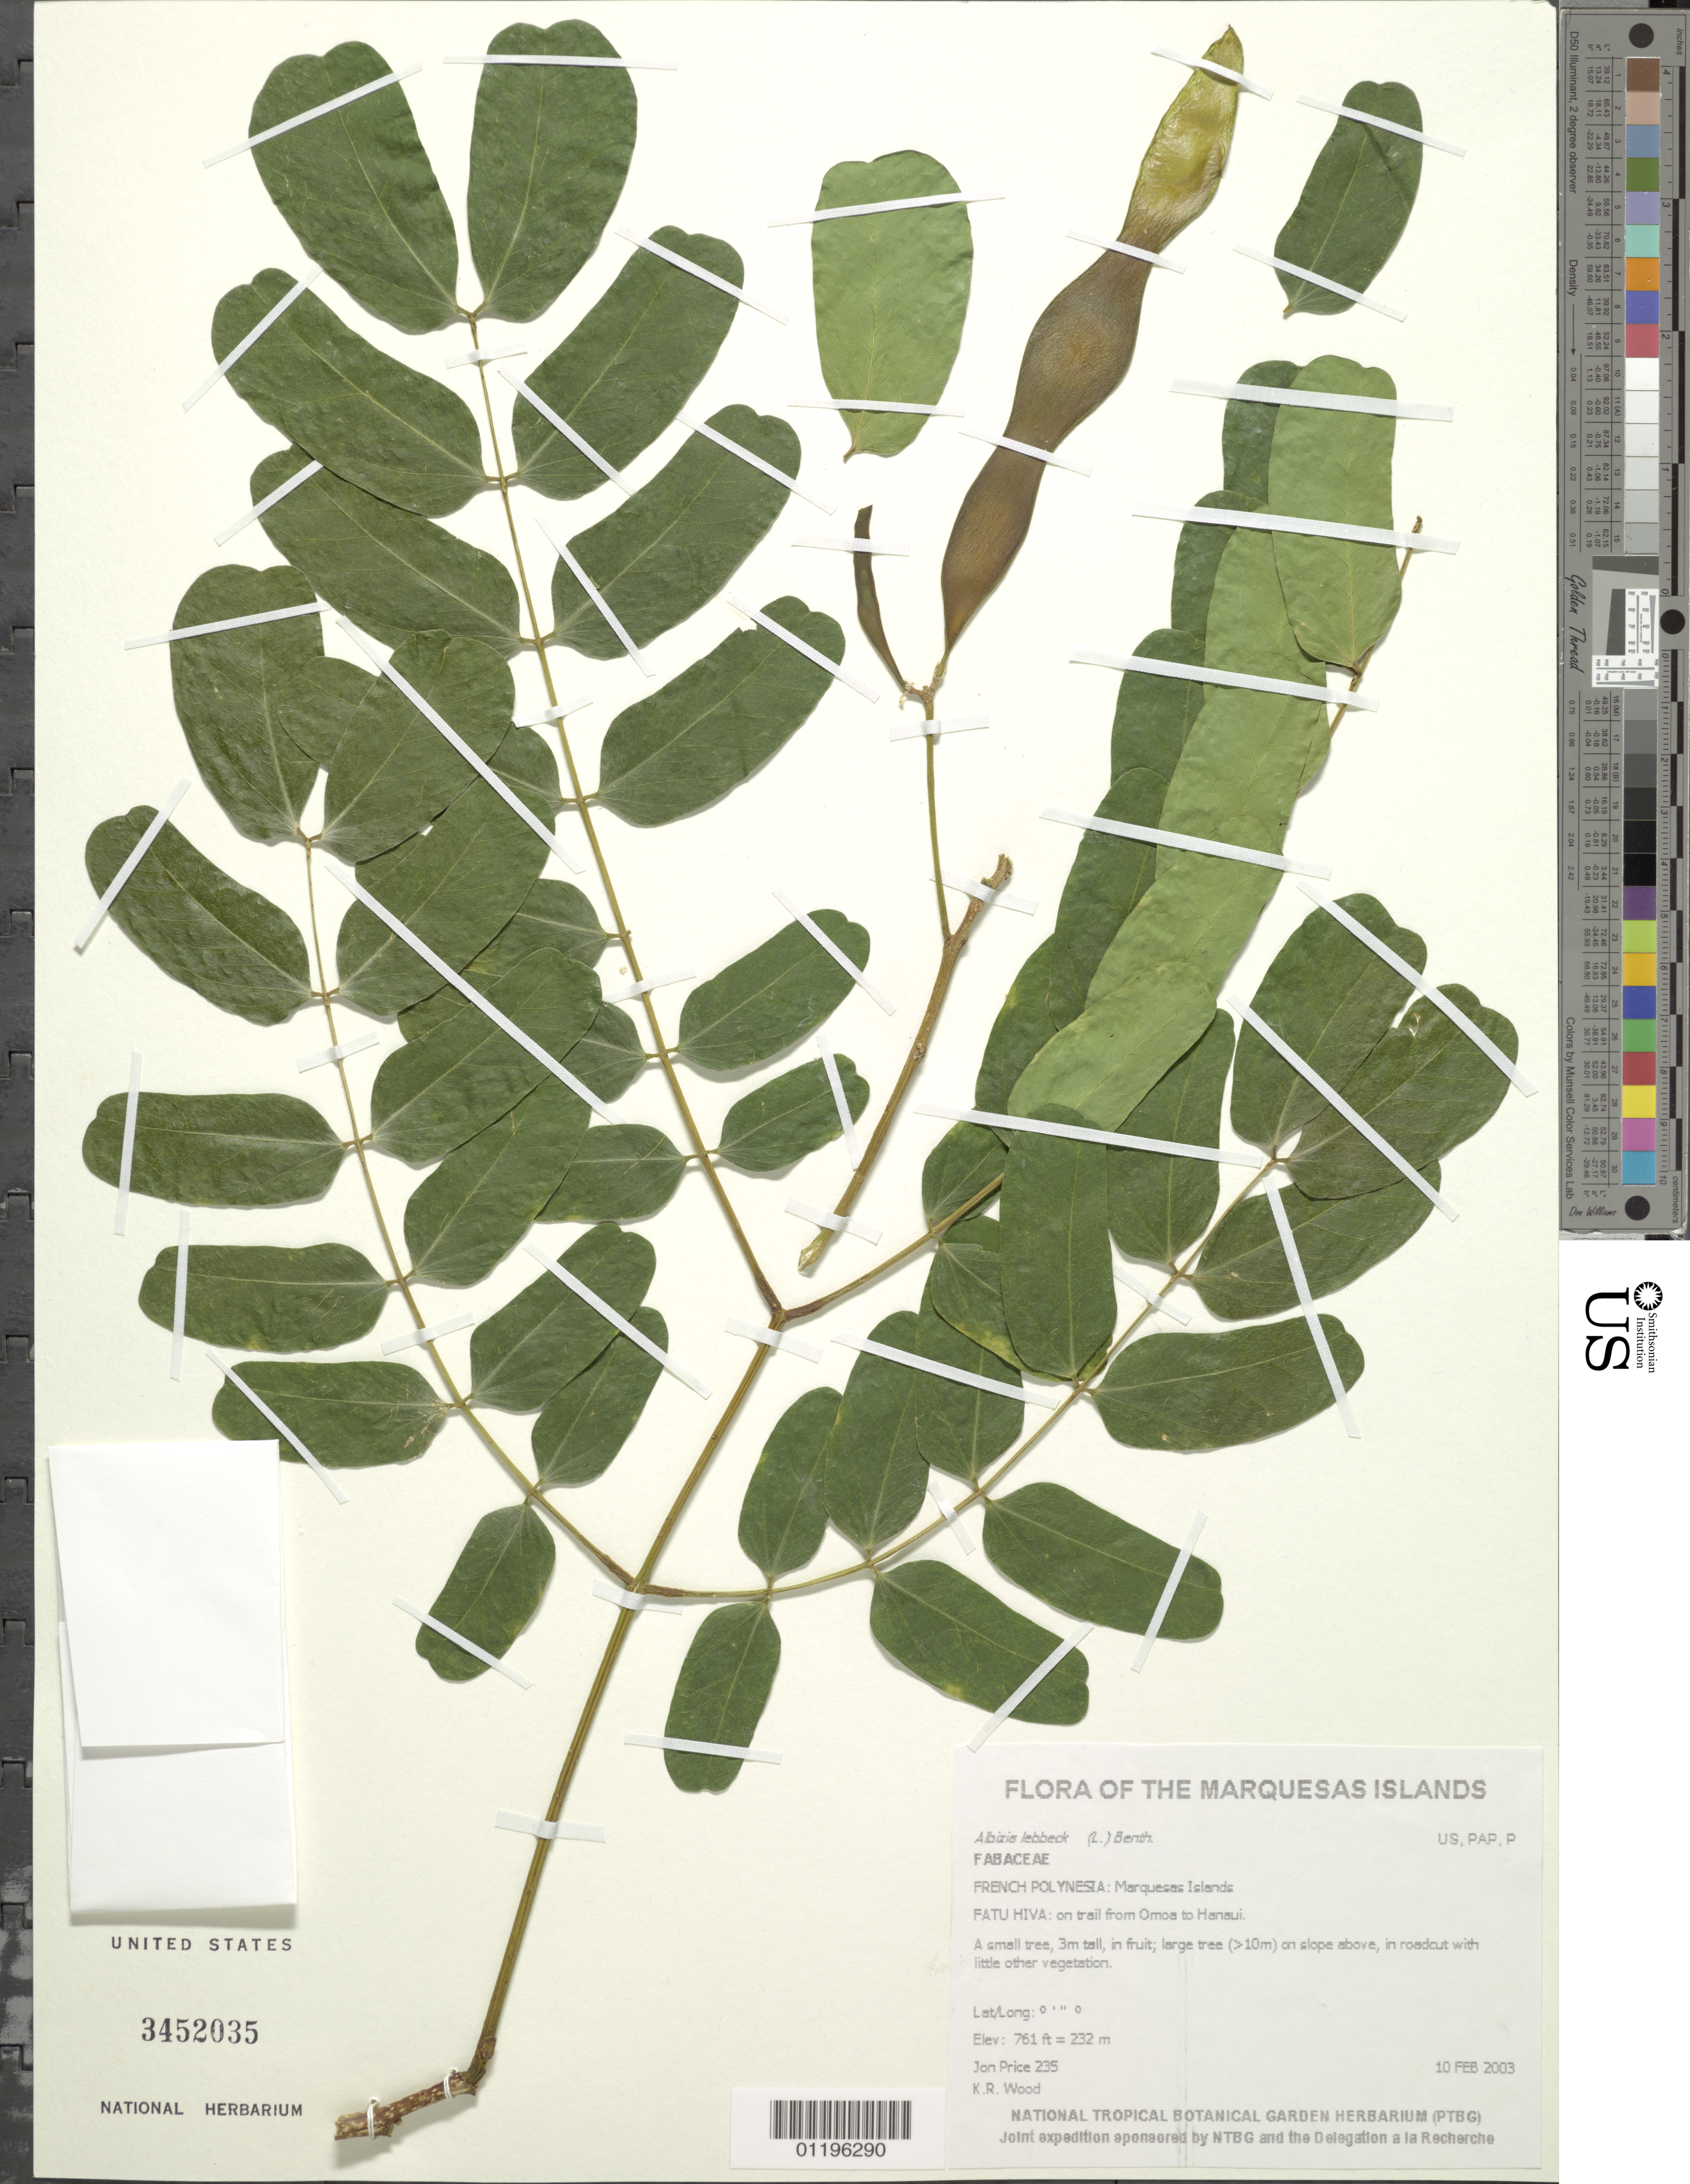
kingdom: Plantae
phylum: Tracheophyta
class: Magnoliopsida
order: Fabales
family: Fabaceae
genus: Albizia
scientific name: Albizia lebbeck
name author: (L.) Benth.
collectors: J. Price & K. R. Wood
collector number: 235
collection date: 2003-02-10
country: French Polynesia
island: Fatu Hiva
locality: On trail from Omoa to Hanaui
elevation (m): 232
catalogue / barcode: US 3452035